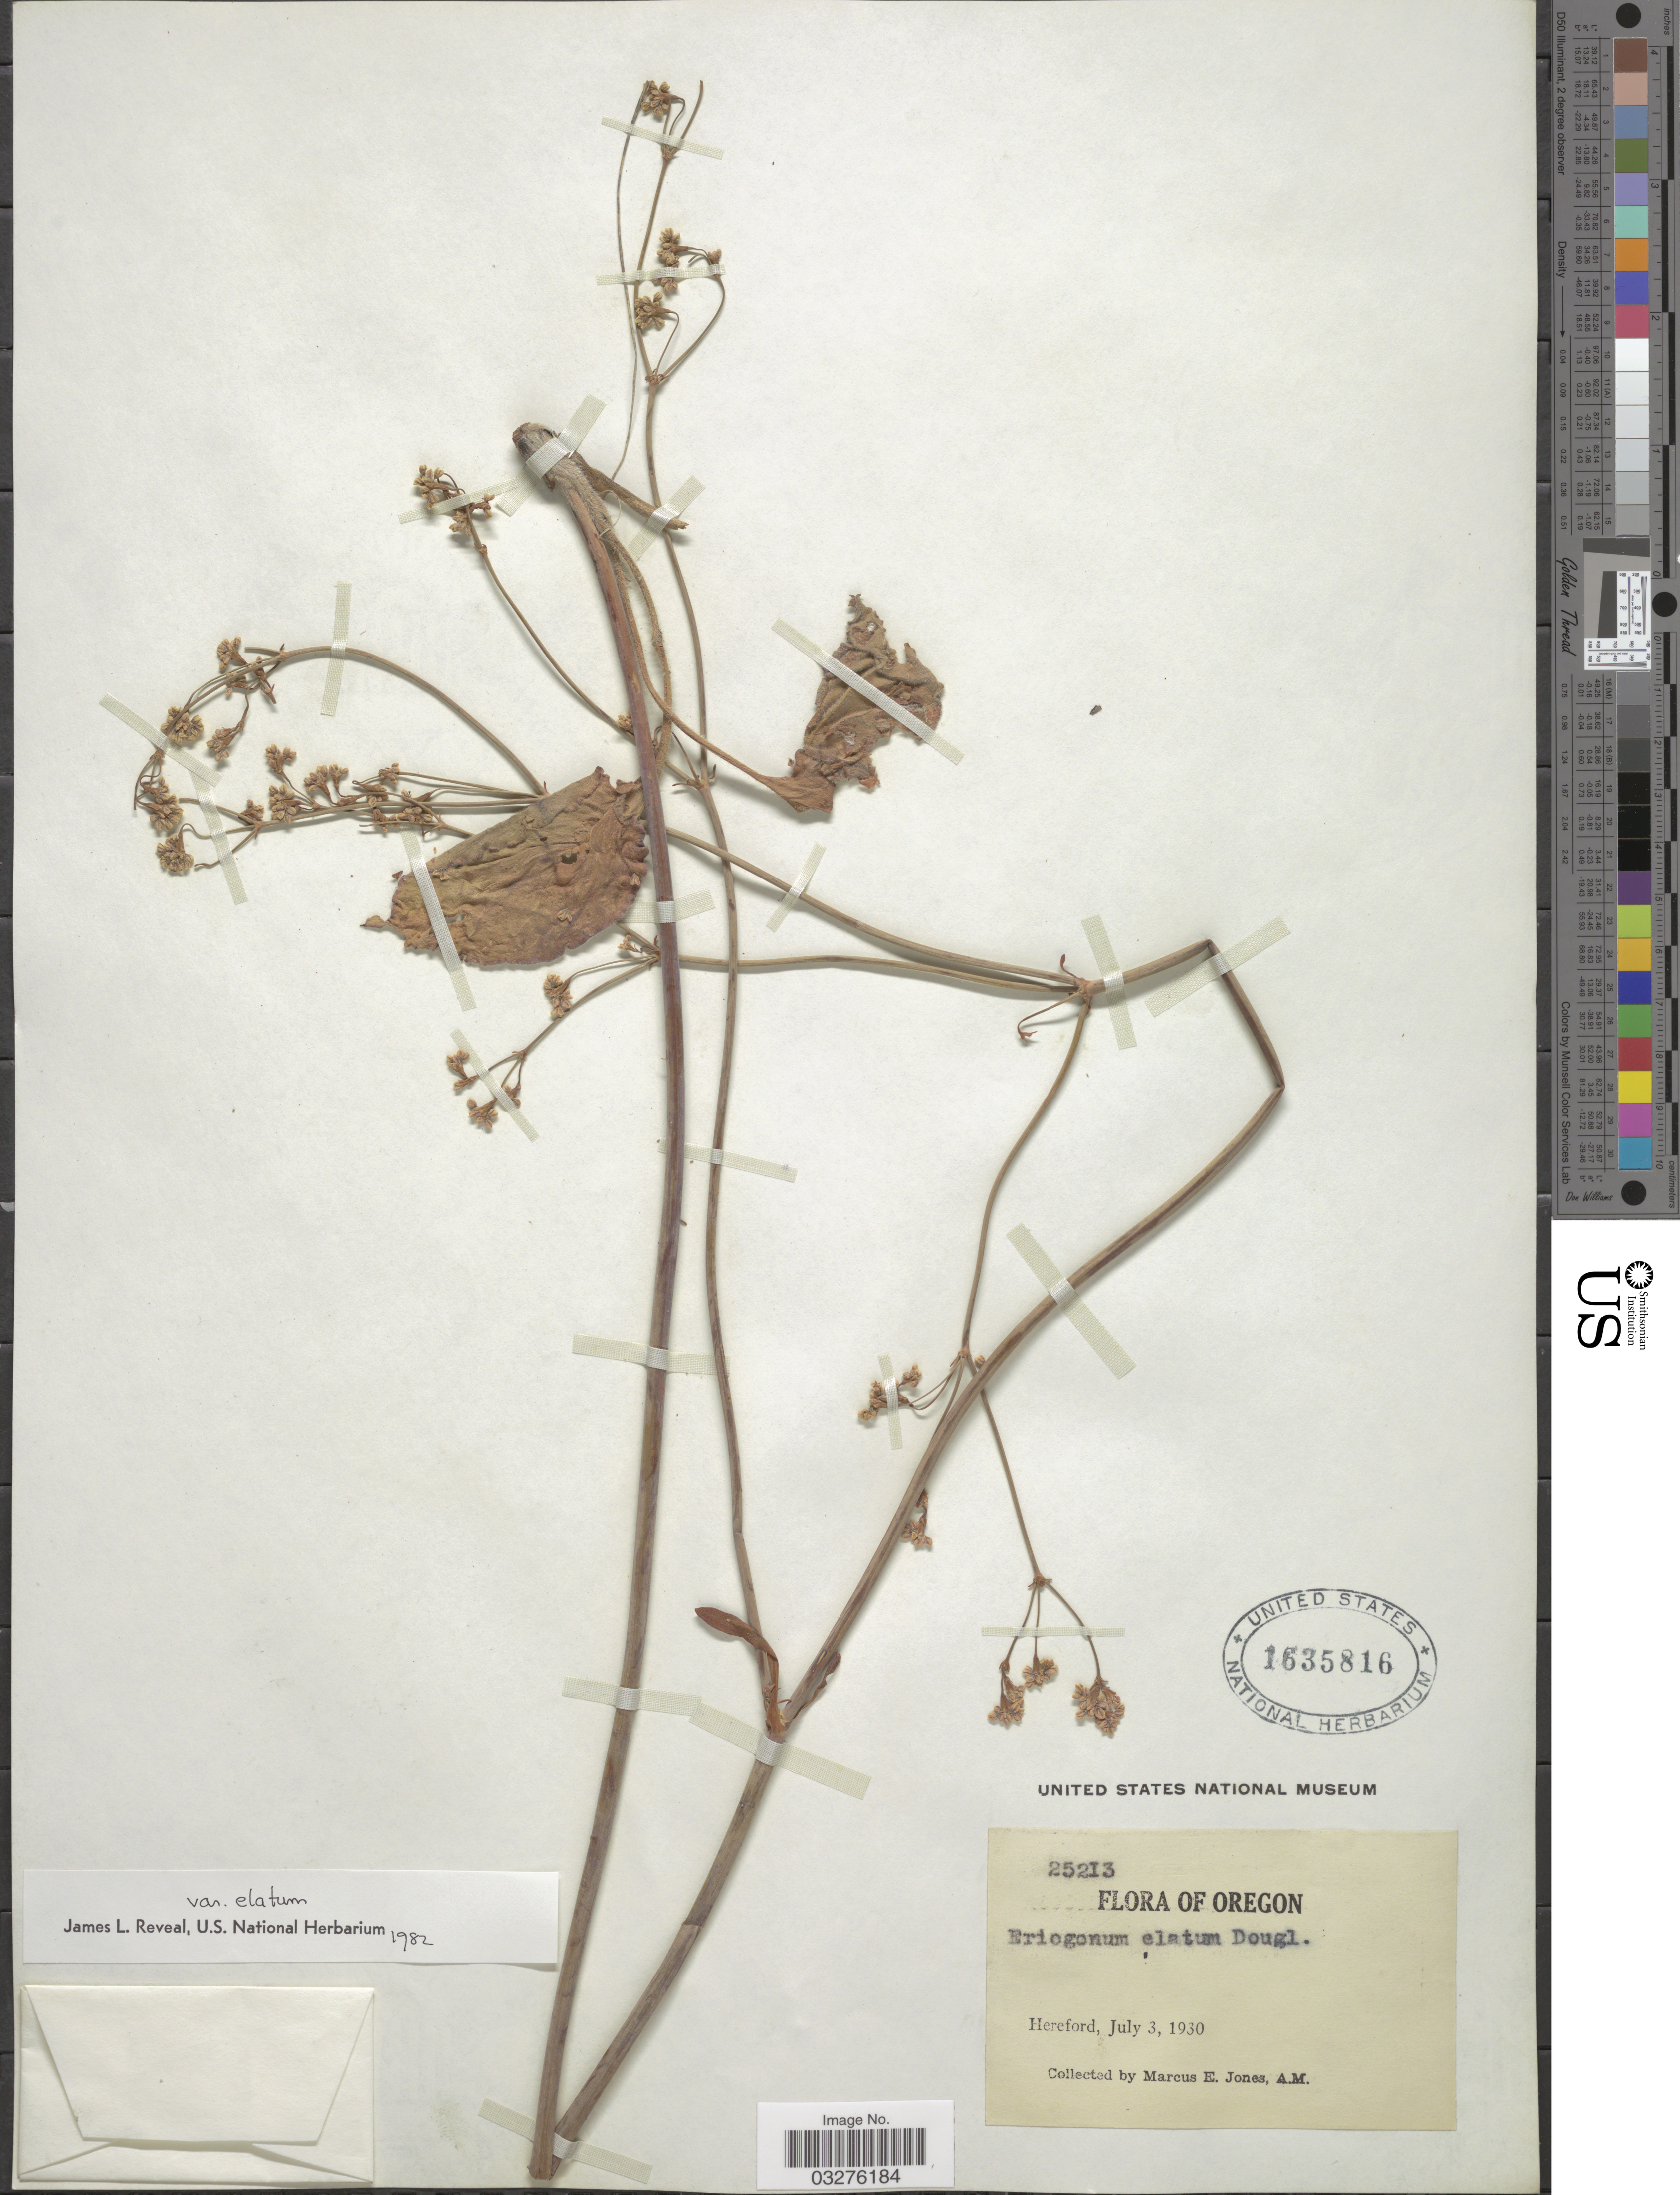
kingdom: Plantae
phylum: Tracheophyta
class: Magnoliopsida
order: Caryophyllales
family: Polygonaceae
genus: Eriogonum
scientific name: Eriogonum elatum var. elatum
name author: Douglas ex Benth.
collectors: M. E. Jones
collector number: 25213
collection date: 1930-07-03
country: United States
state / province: Oregon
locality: Hereford.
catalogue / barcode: US 1635816